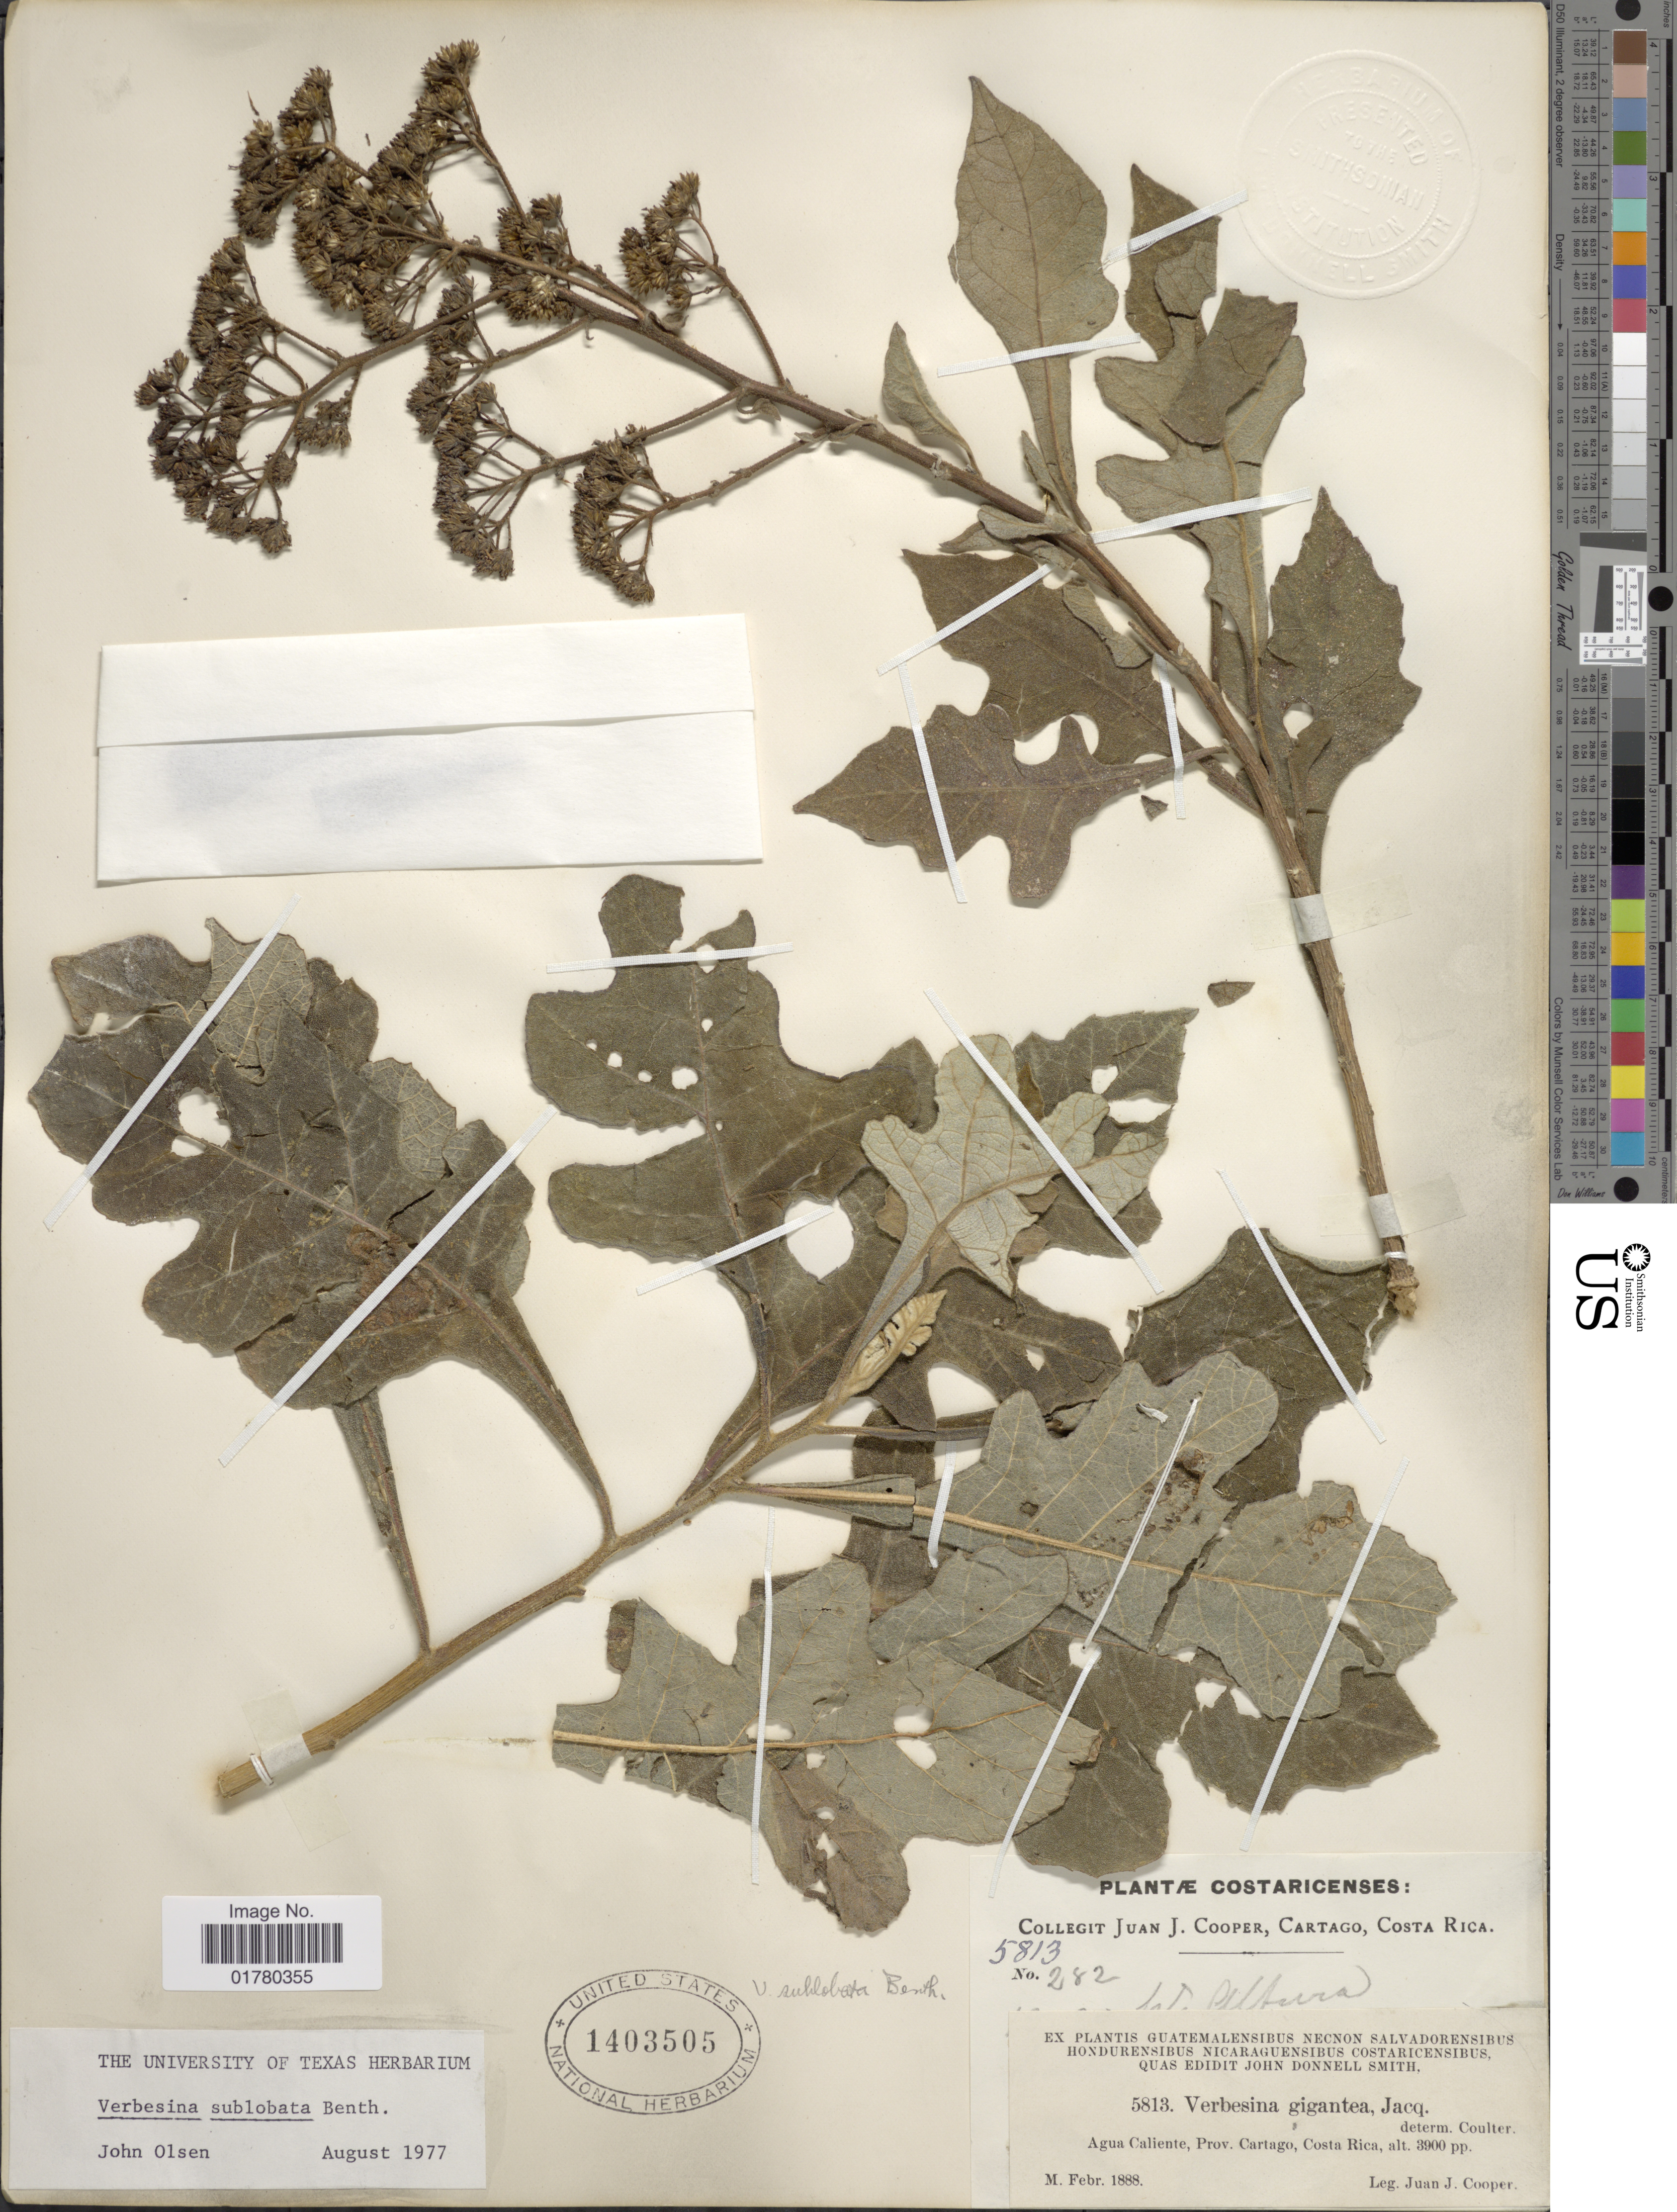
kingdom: Plantae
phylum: Tracheophyta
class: Magnoliopsida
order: Asterales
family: Asteraceae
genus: Verbesina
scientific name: Verbesina turbacensis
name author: Kunth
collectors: J. J. Cooper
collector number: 5813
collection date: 1888-02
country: Costa Rica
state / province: Cartago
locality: Agua Caliente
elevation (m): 1189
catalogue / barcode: US 1403505